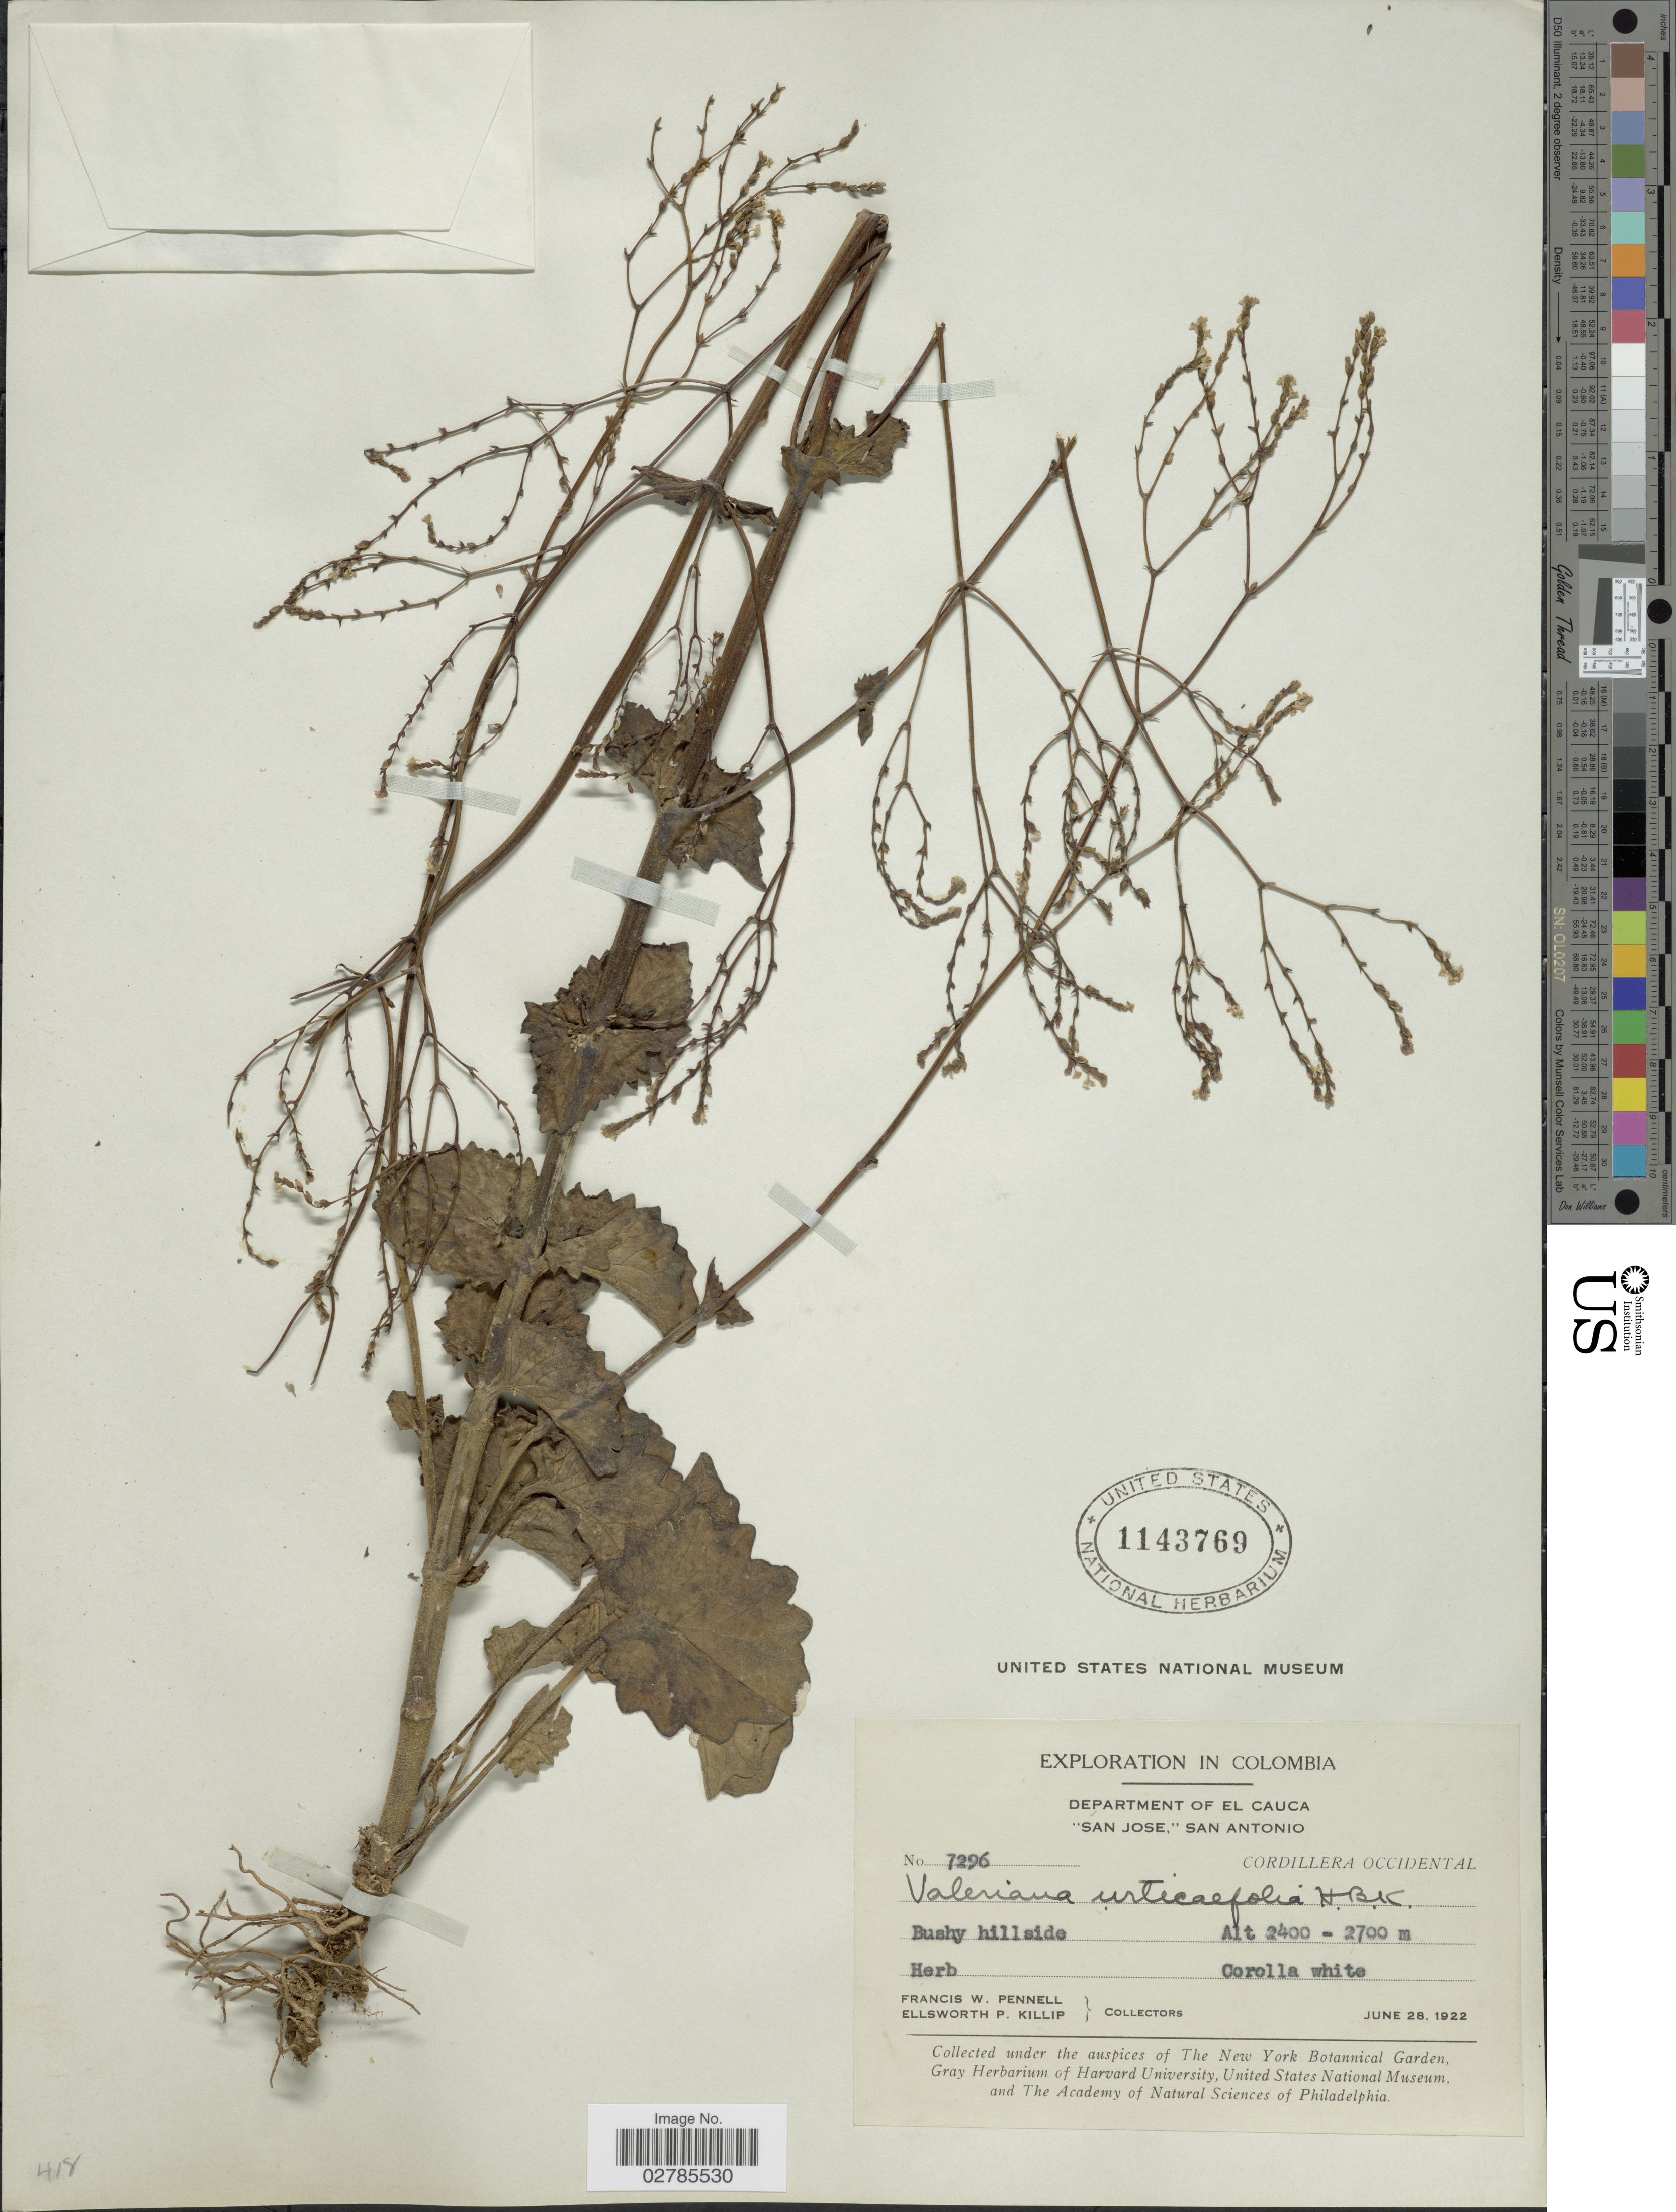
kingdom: Plantae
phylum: Tracheophyta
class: Magnoliopsida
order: Dipsacales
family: Caprifoliaceae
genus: Valeriana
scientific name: Valeriana urticaefolia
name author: Kunth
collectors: F. W. Pennell & E. P. Killip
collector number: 7296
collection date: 1922-06-28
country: Colombia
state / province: Cauca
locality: Department of El Cauca. "San Jose," San Antonio. Cordillera Occidental.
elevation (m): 2400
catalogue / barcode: US 1143769